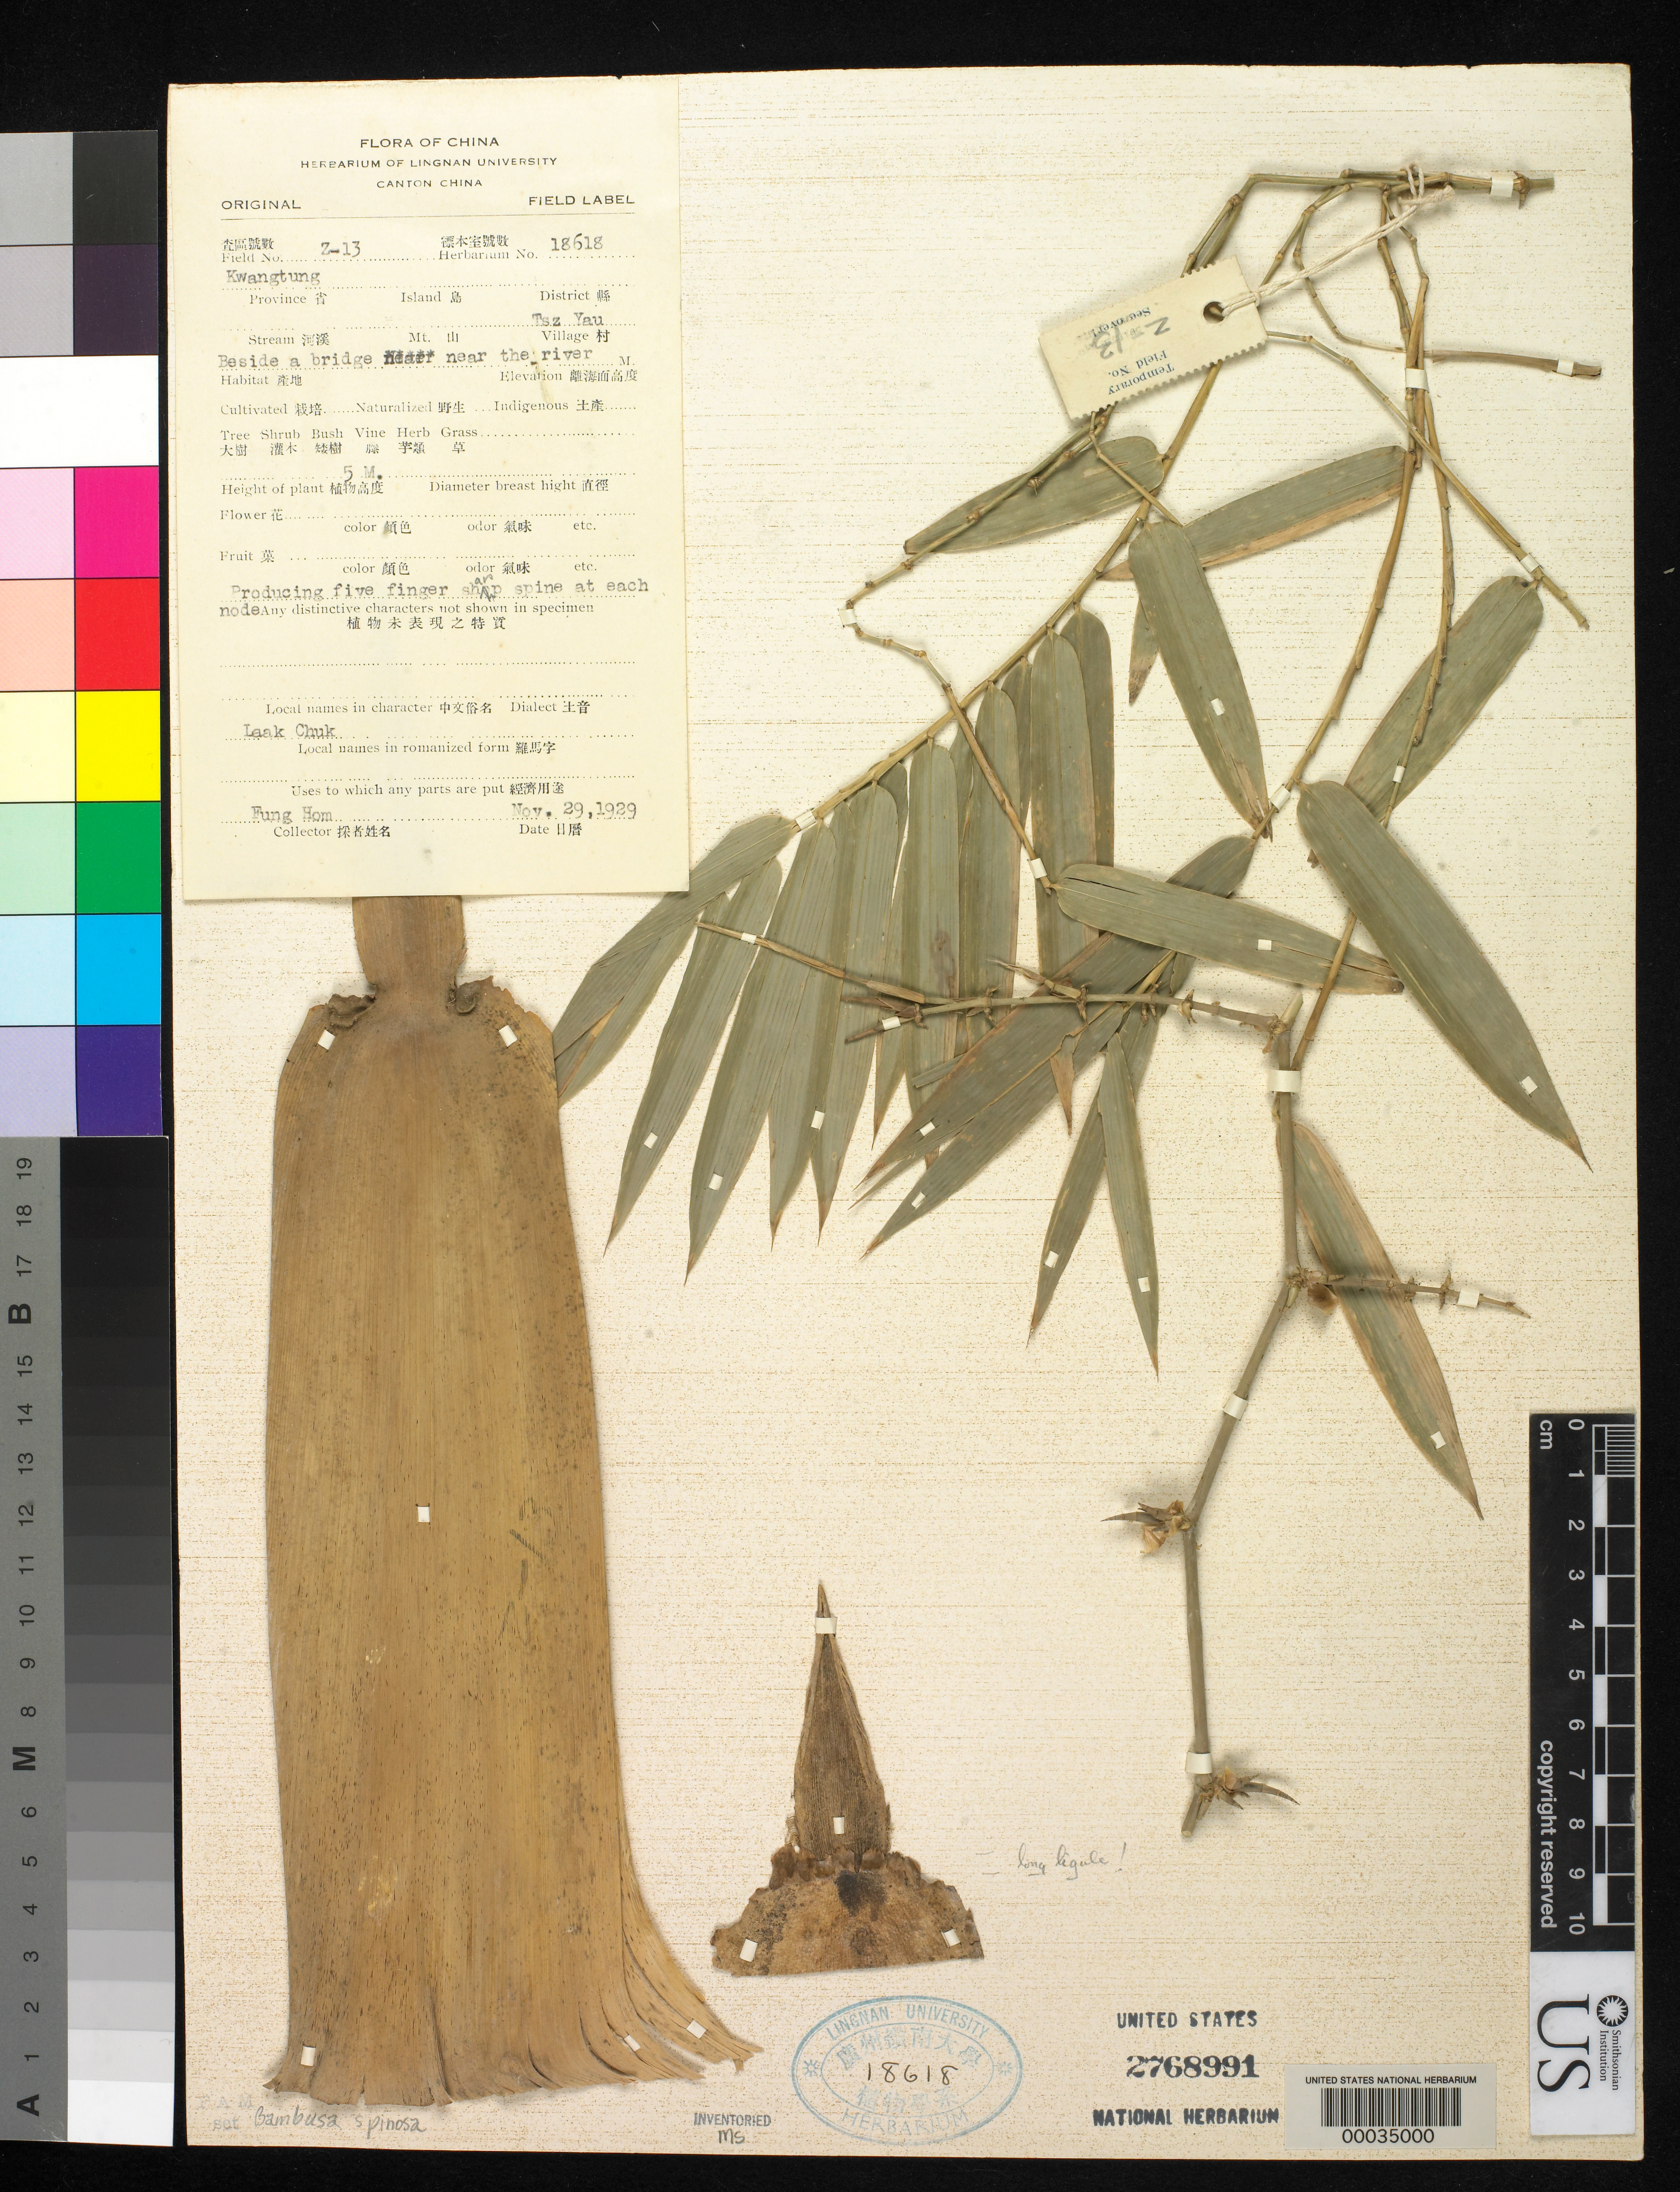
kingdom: Plantae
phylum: Tracheophyta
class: Liliopsida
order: Poales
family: Poaceae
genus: Bambusa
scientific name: Bambusa spinosa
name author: Roxb.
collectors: H. L. Fung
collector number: Z-13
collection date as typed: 29 Nov 1929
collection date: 1929-11-29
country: China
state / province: Guangdong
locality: Taz yau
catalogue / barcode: US 2768991